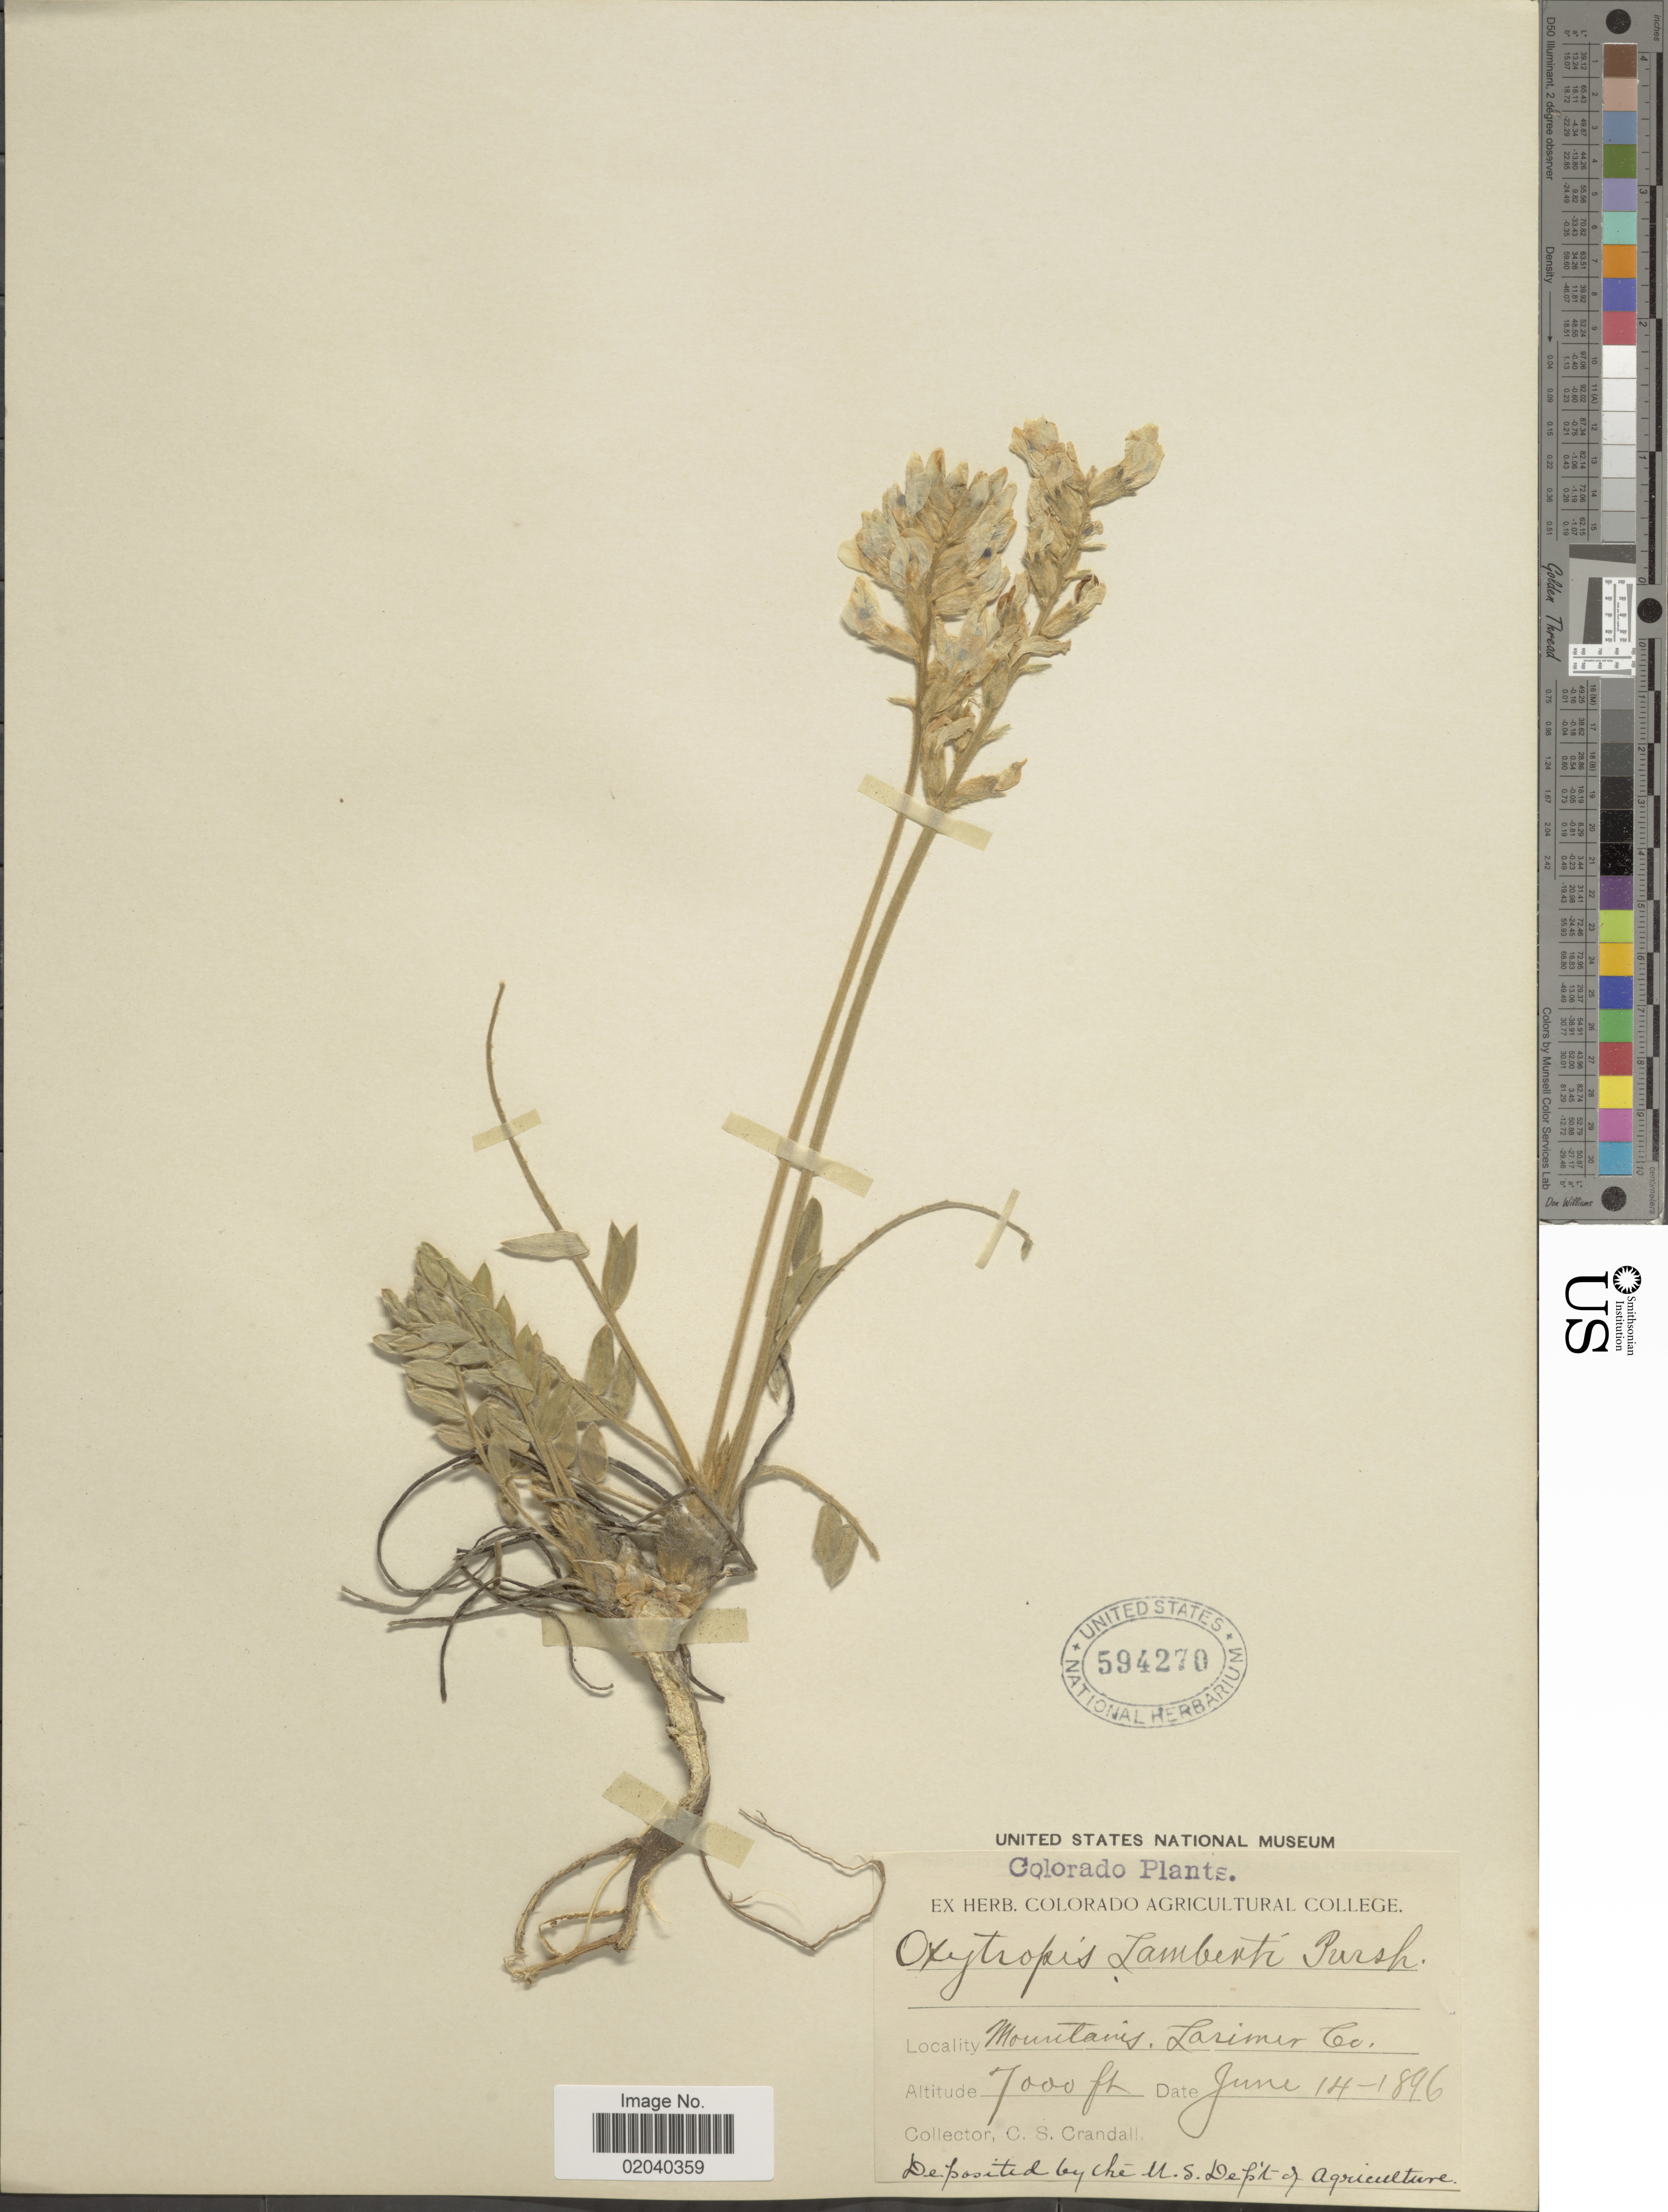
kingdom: Plantae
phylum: Tracheophyta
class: Magnoliopsida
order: Fabales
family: Fabaceae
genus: Oxytropis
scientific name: Oxytropis sericea var. sericea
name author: Nutt.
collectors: C. Crandall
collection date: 1896-06-14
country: United States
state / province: Colorado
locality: Mountains, Larimer Co,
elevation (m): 2134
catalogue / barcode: US 594270